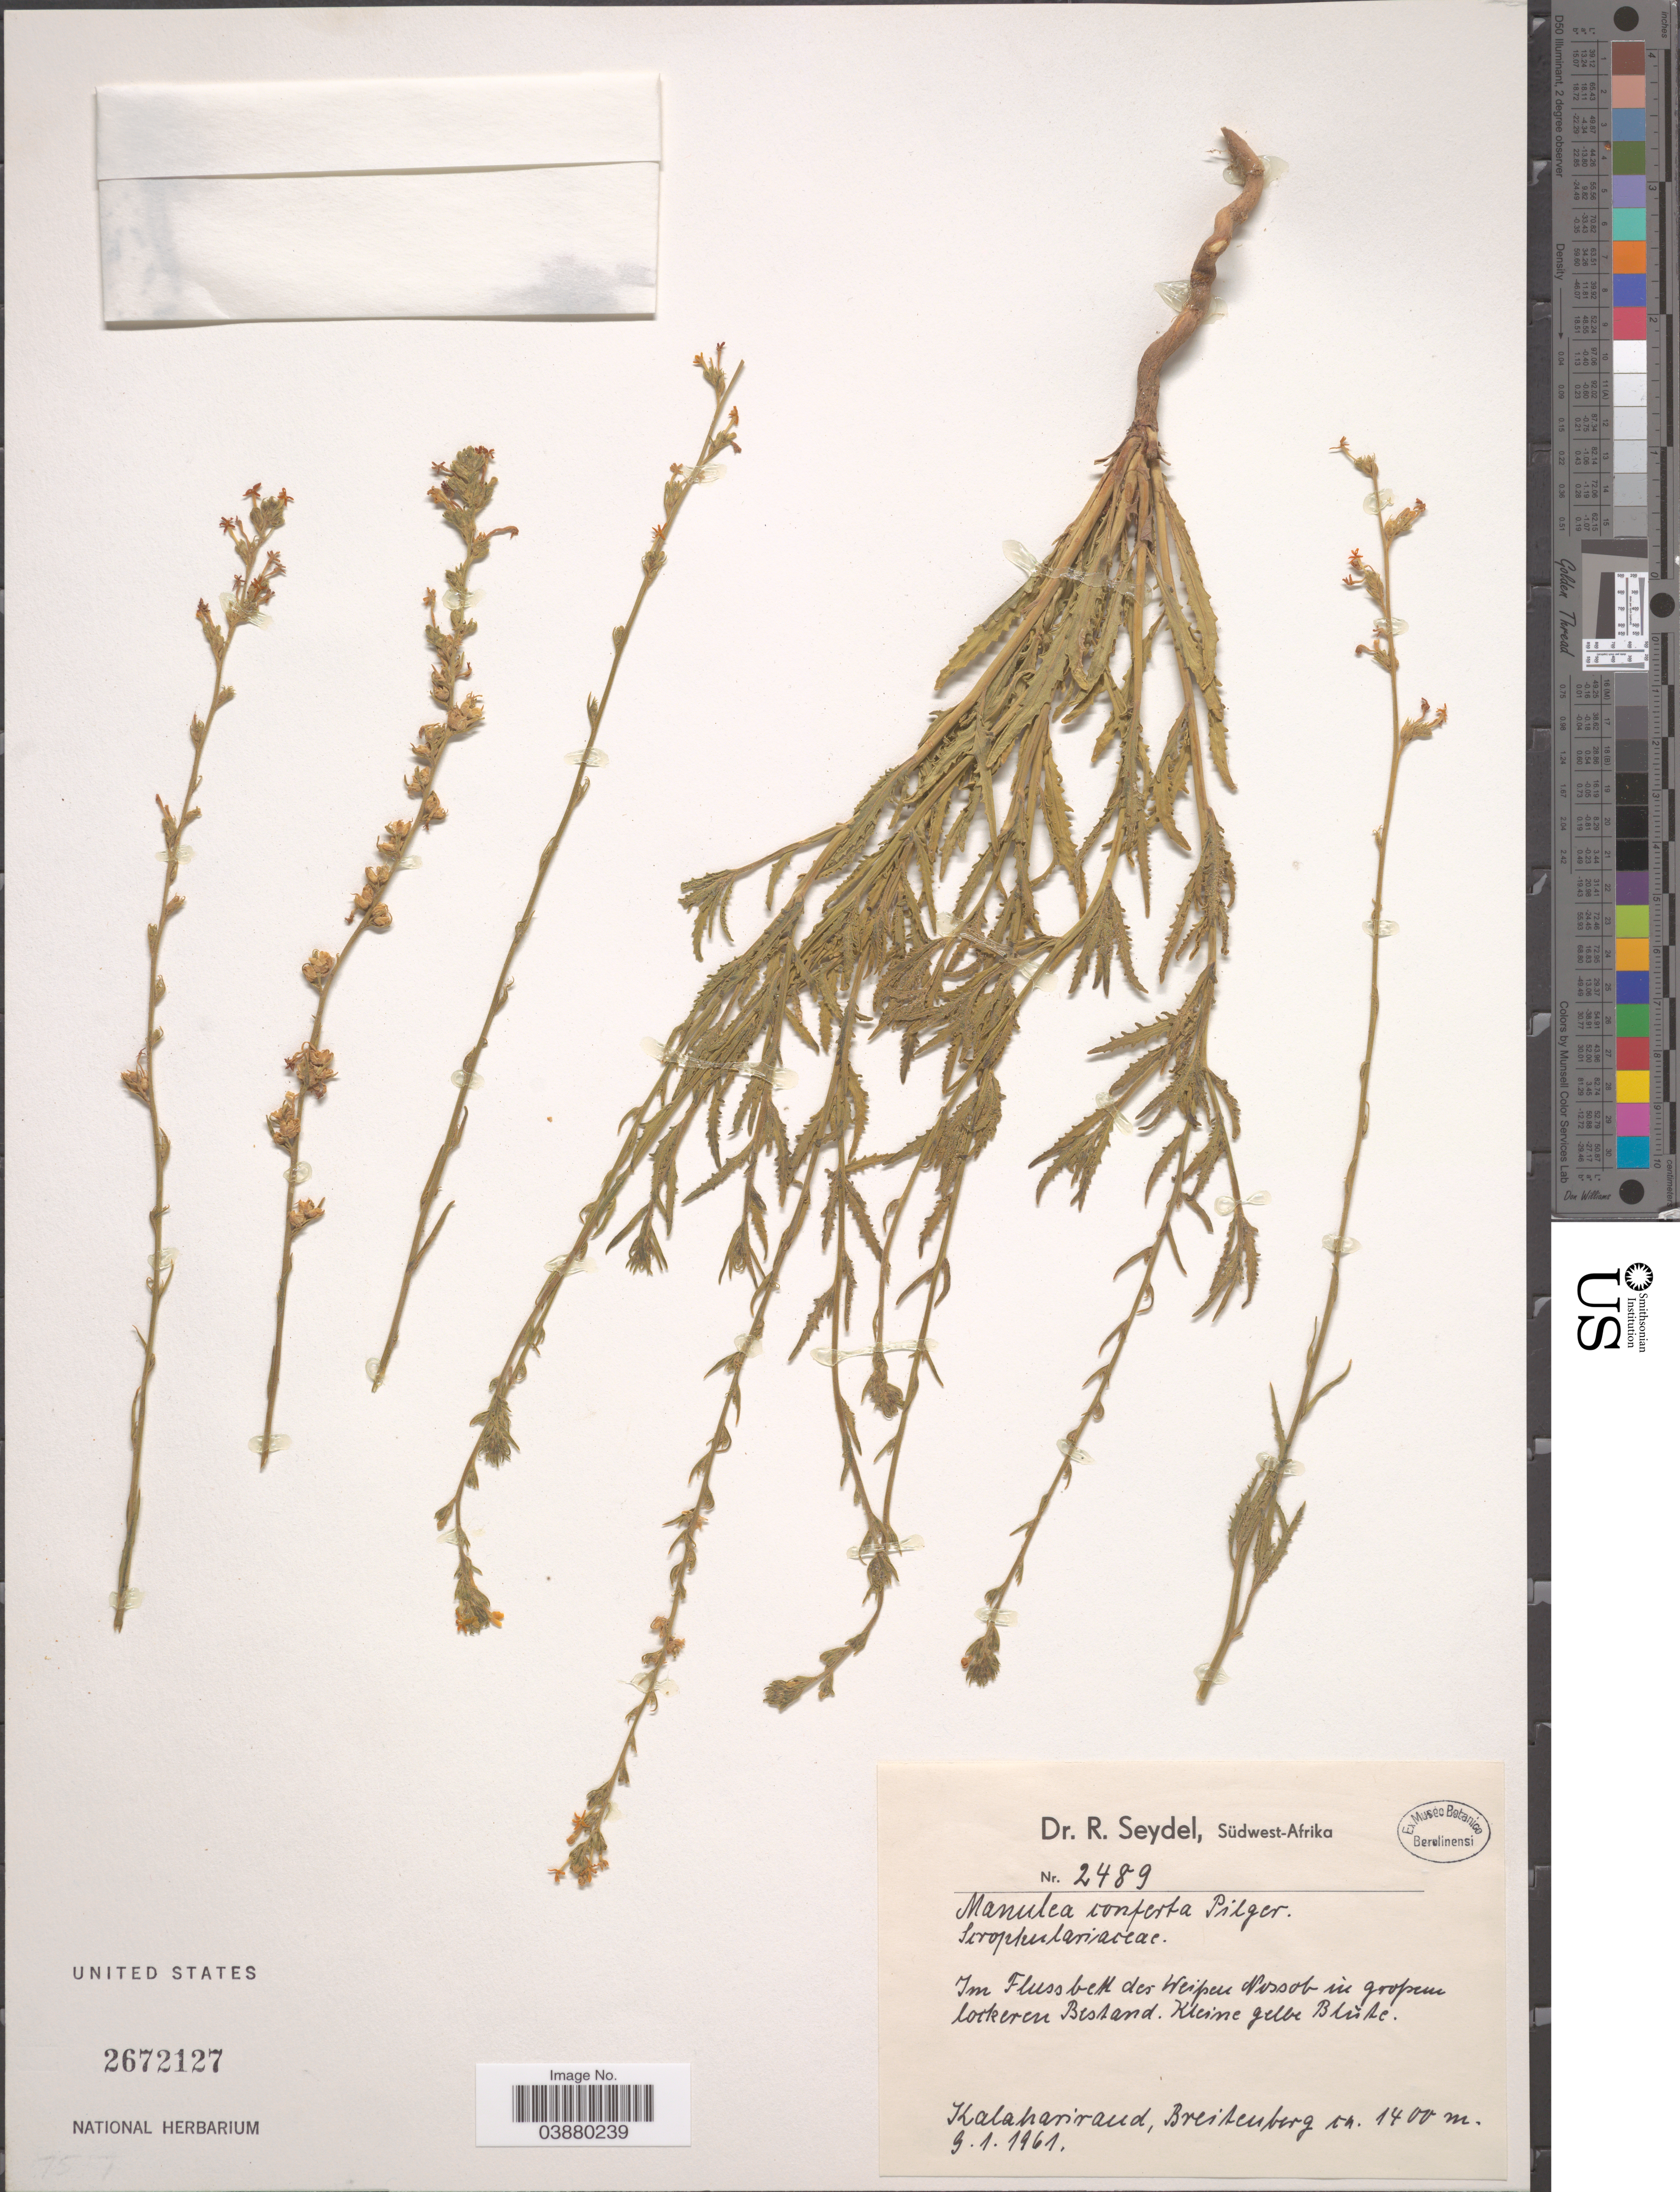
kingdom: Plantae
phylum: Tracheophyta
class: Magnoliopsida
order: Lamiales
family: Scrophulariaceae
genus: Manulea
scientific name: Manulea conferta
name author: Pilg.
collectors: R. Seydel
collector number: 2489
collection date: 1961-01-09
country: Namibia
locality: Südwest-Afrika. Kalahariraud, Breitenberg.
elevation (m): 1400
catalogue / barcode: US 2672127